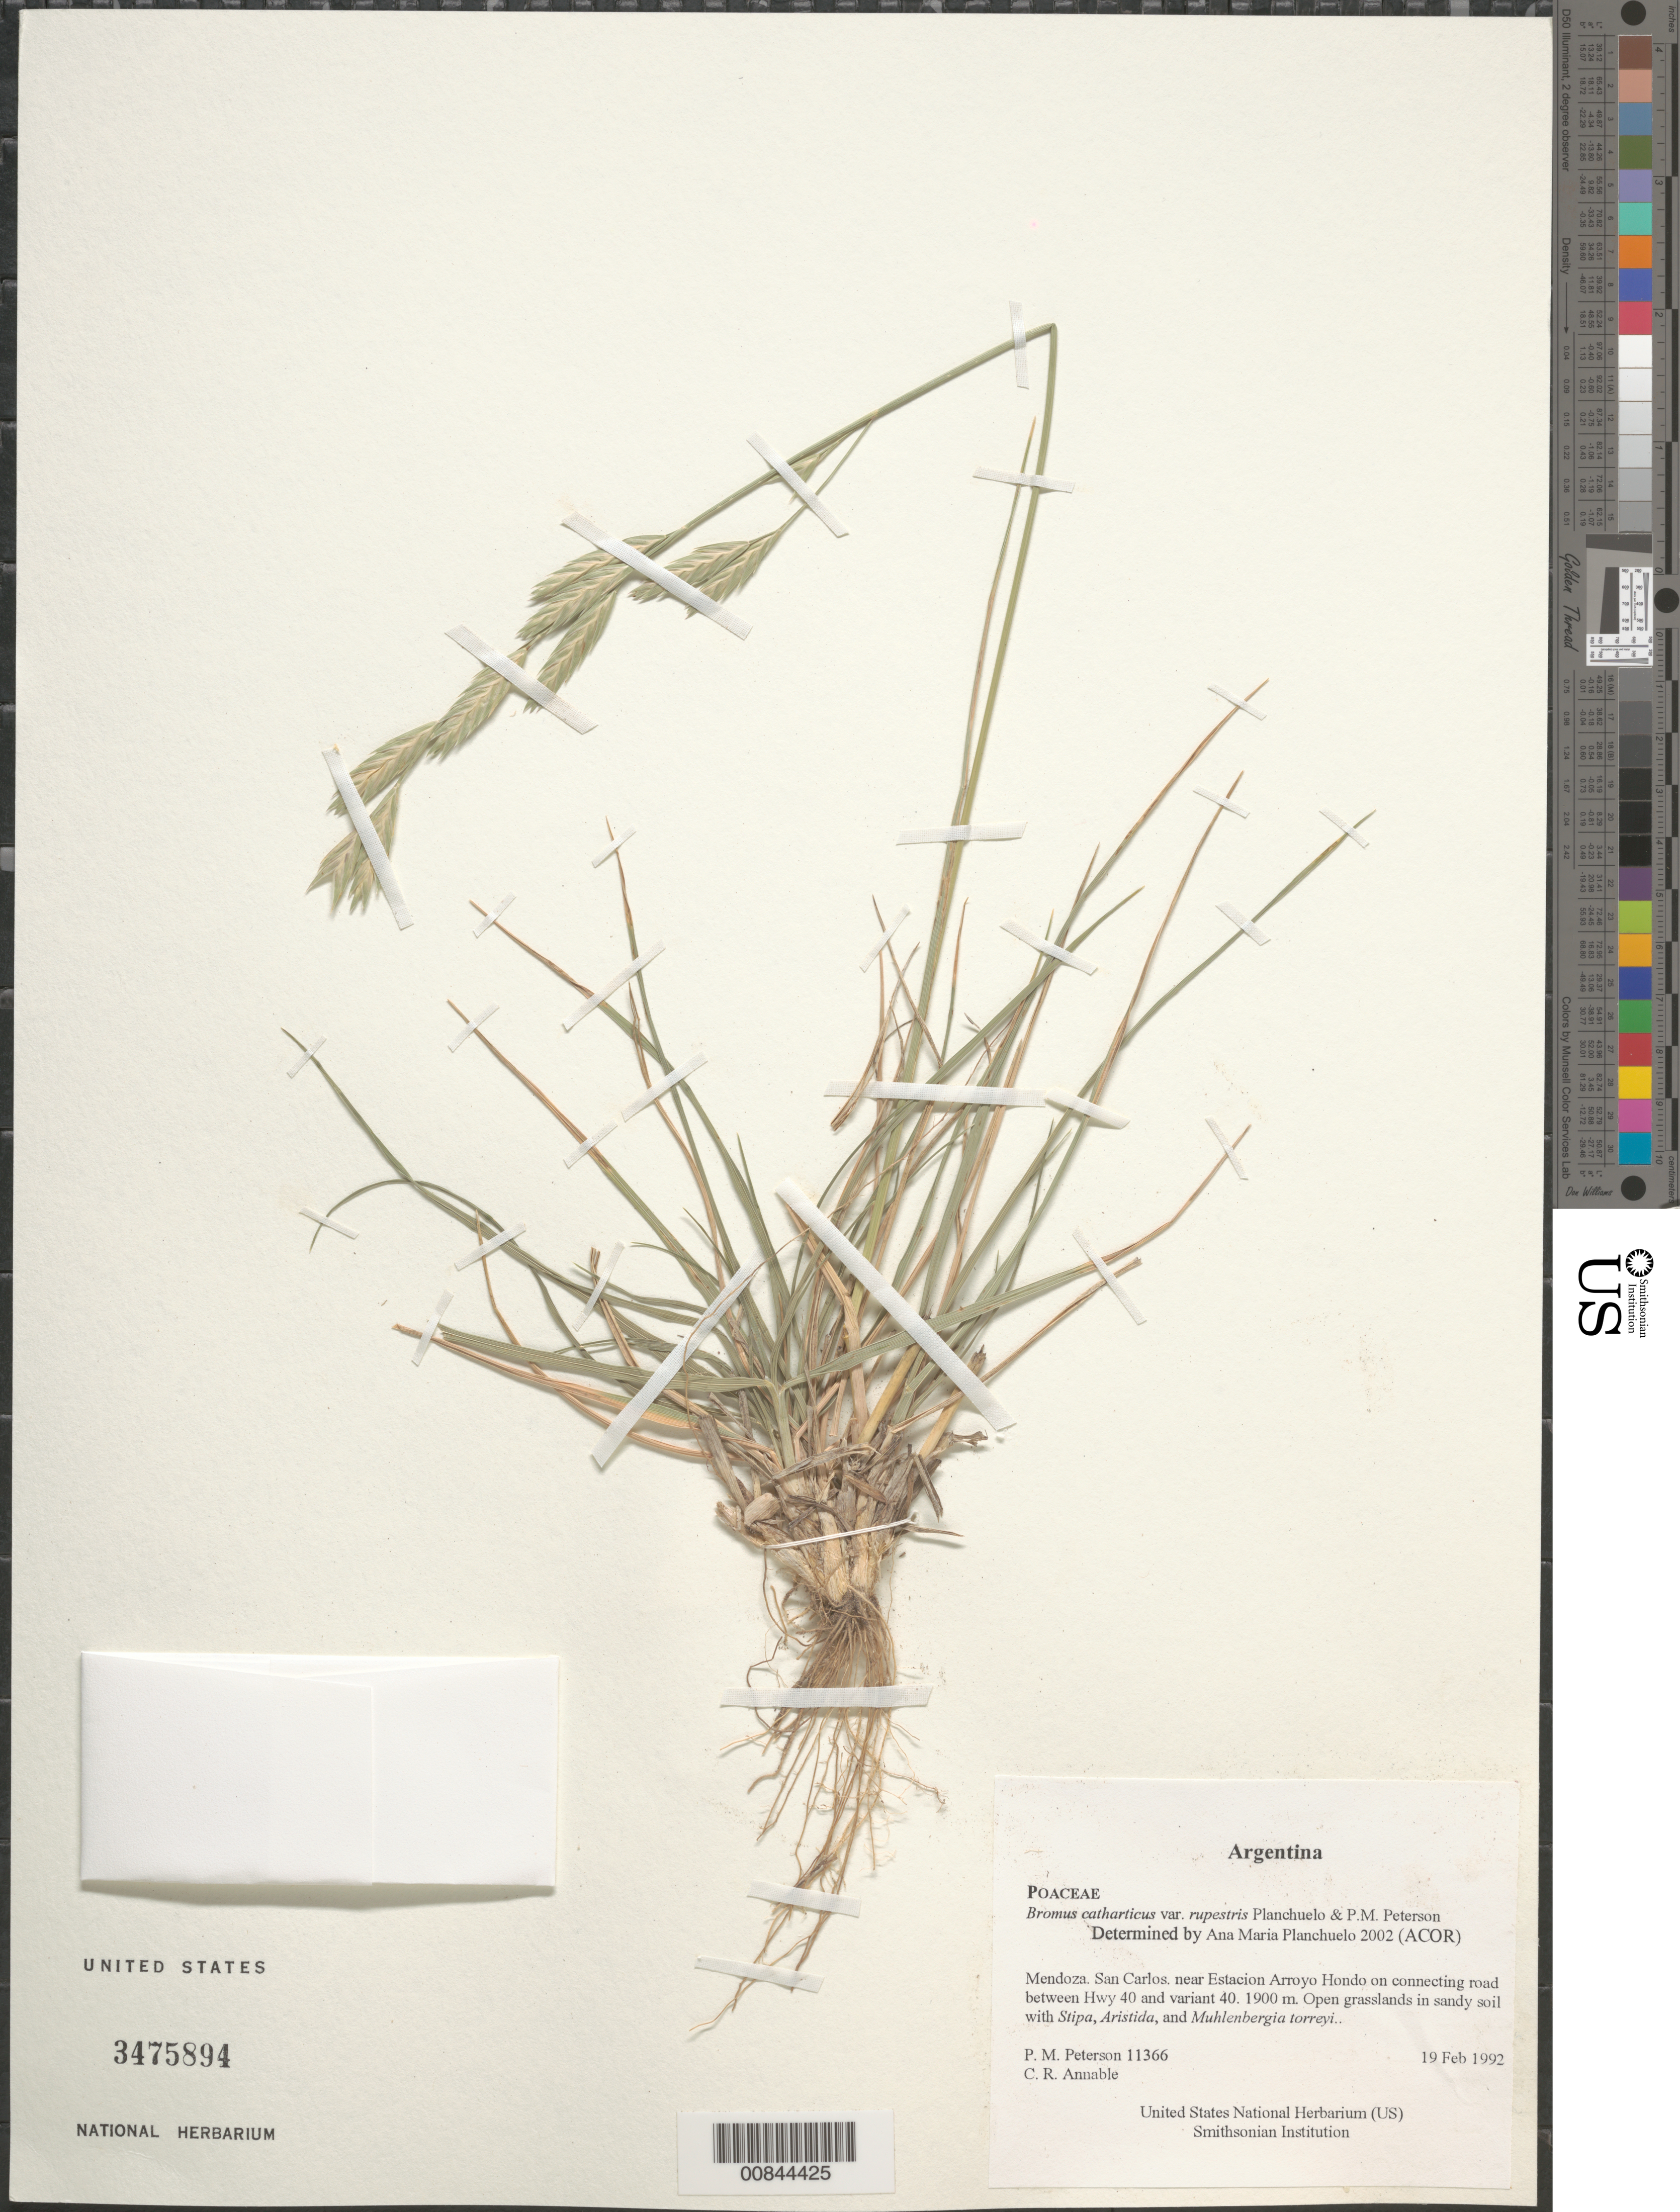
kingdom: Plantae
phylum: Tracheophyta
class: Liliopsida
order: Poales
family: Poaceae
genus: Bromus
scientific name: Bromus catharticus var. rupestris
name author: Planchuelo & P.M. Peterson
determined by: Planchuelo, A. M.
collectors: P. M. Peterson & C. R. Annable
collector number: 11366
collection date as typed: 19 Feb 1992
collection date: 1992-02-19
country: Argentina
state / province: Mendoza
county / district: San Carlos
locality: near Estacion Arroyo Hondo on connecting road between Hwy 40 and variant 40.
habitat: Open grasslands in sandy soil with Stipa, Aristida, and Muhlenbergia torreyi.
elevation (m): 1900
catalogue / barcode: US 3475894